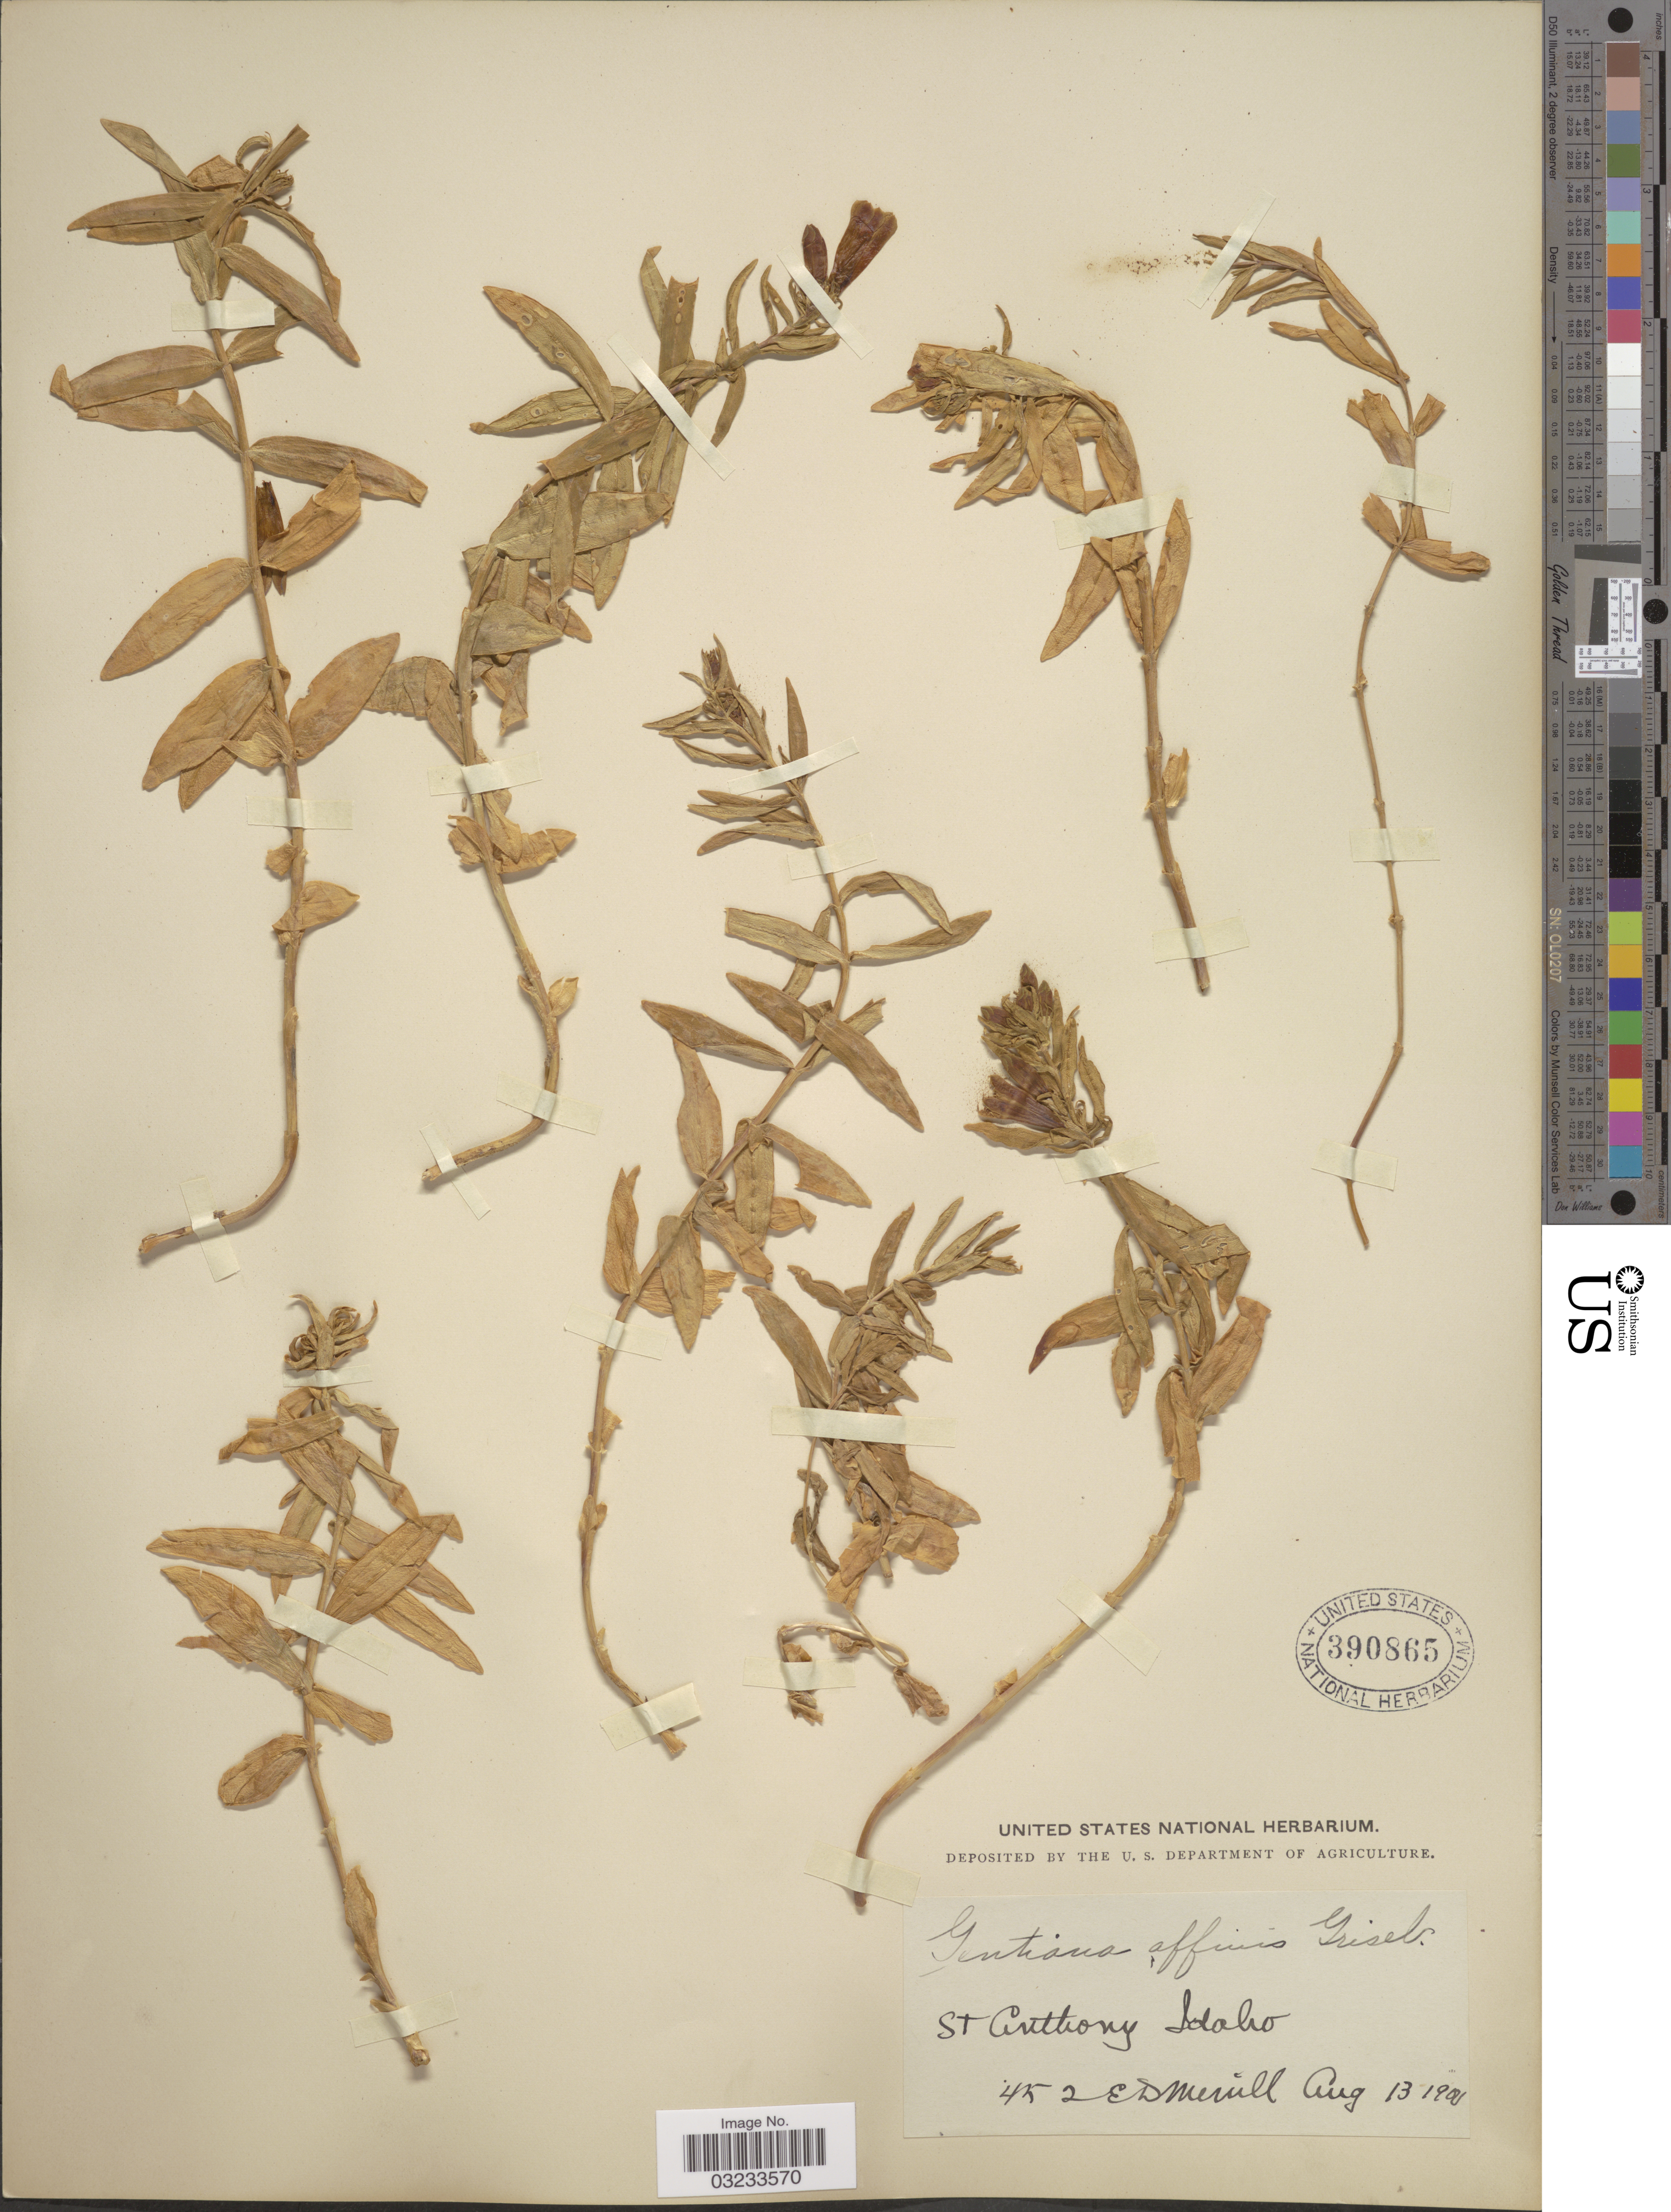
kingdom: Plantae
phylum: Tracheophyta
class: Magnoliopsida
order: Gentianales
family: Gentianaceae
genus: Gentiana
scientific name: Gentiana affinis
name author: Griseb.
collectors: E. D. Merrill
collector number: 452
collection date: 1901-08-13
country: United States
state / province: Idaho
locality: St Anthony.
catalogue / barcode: US 390865